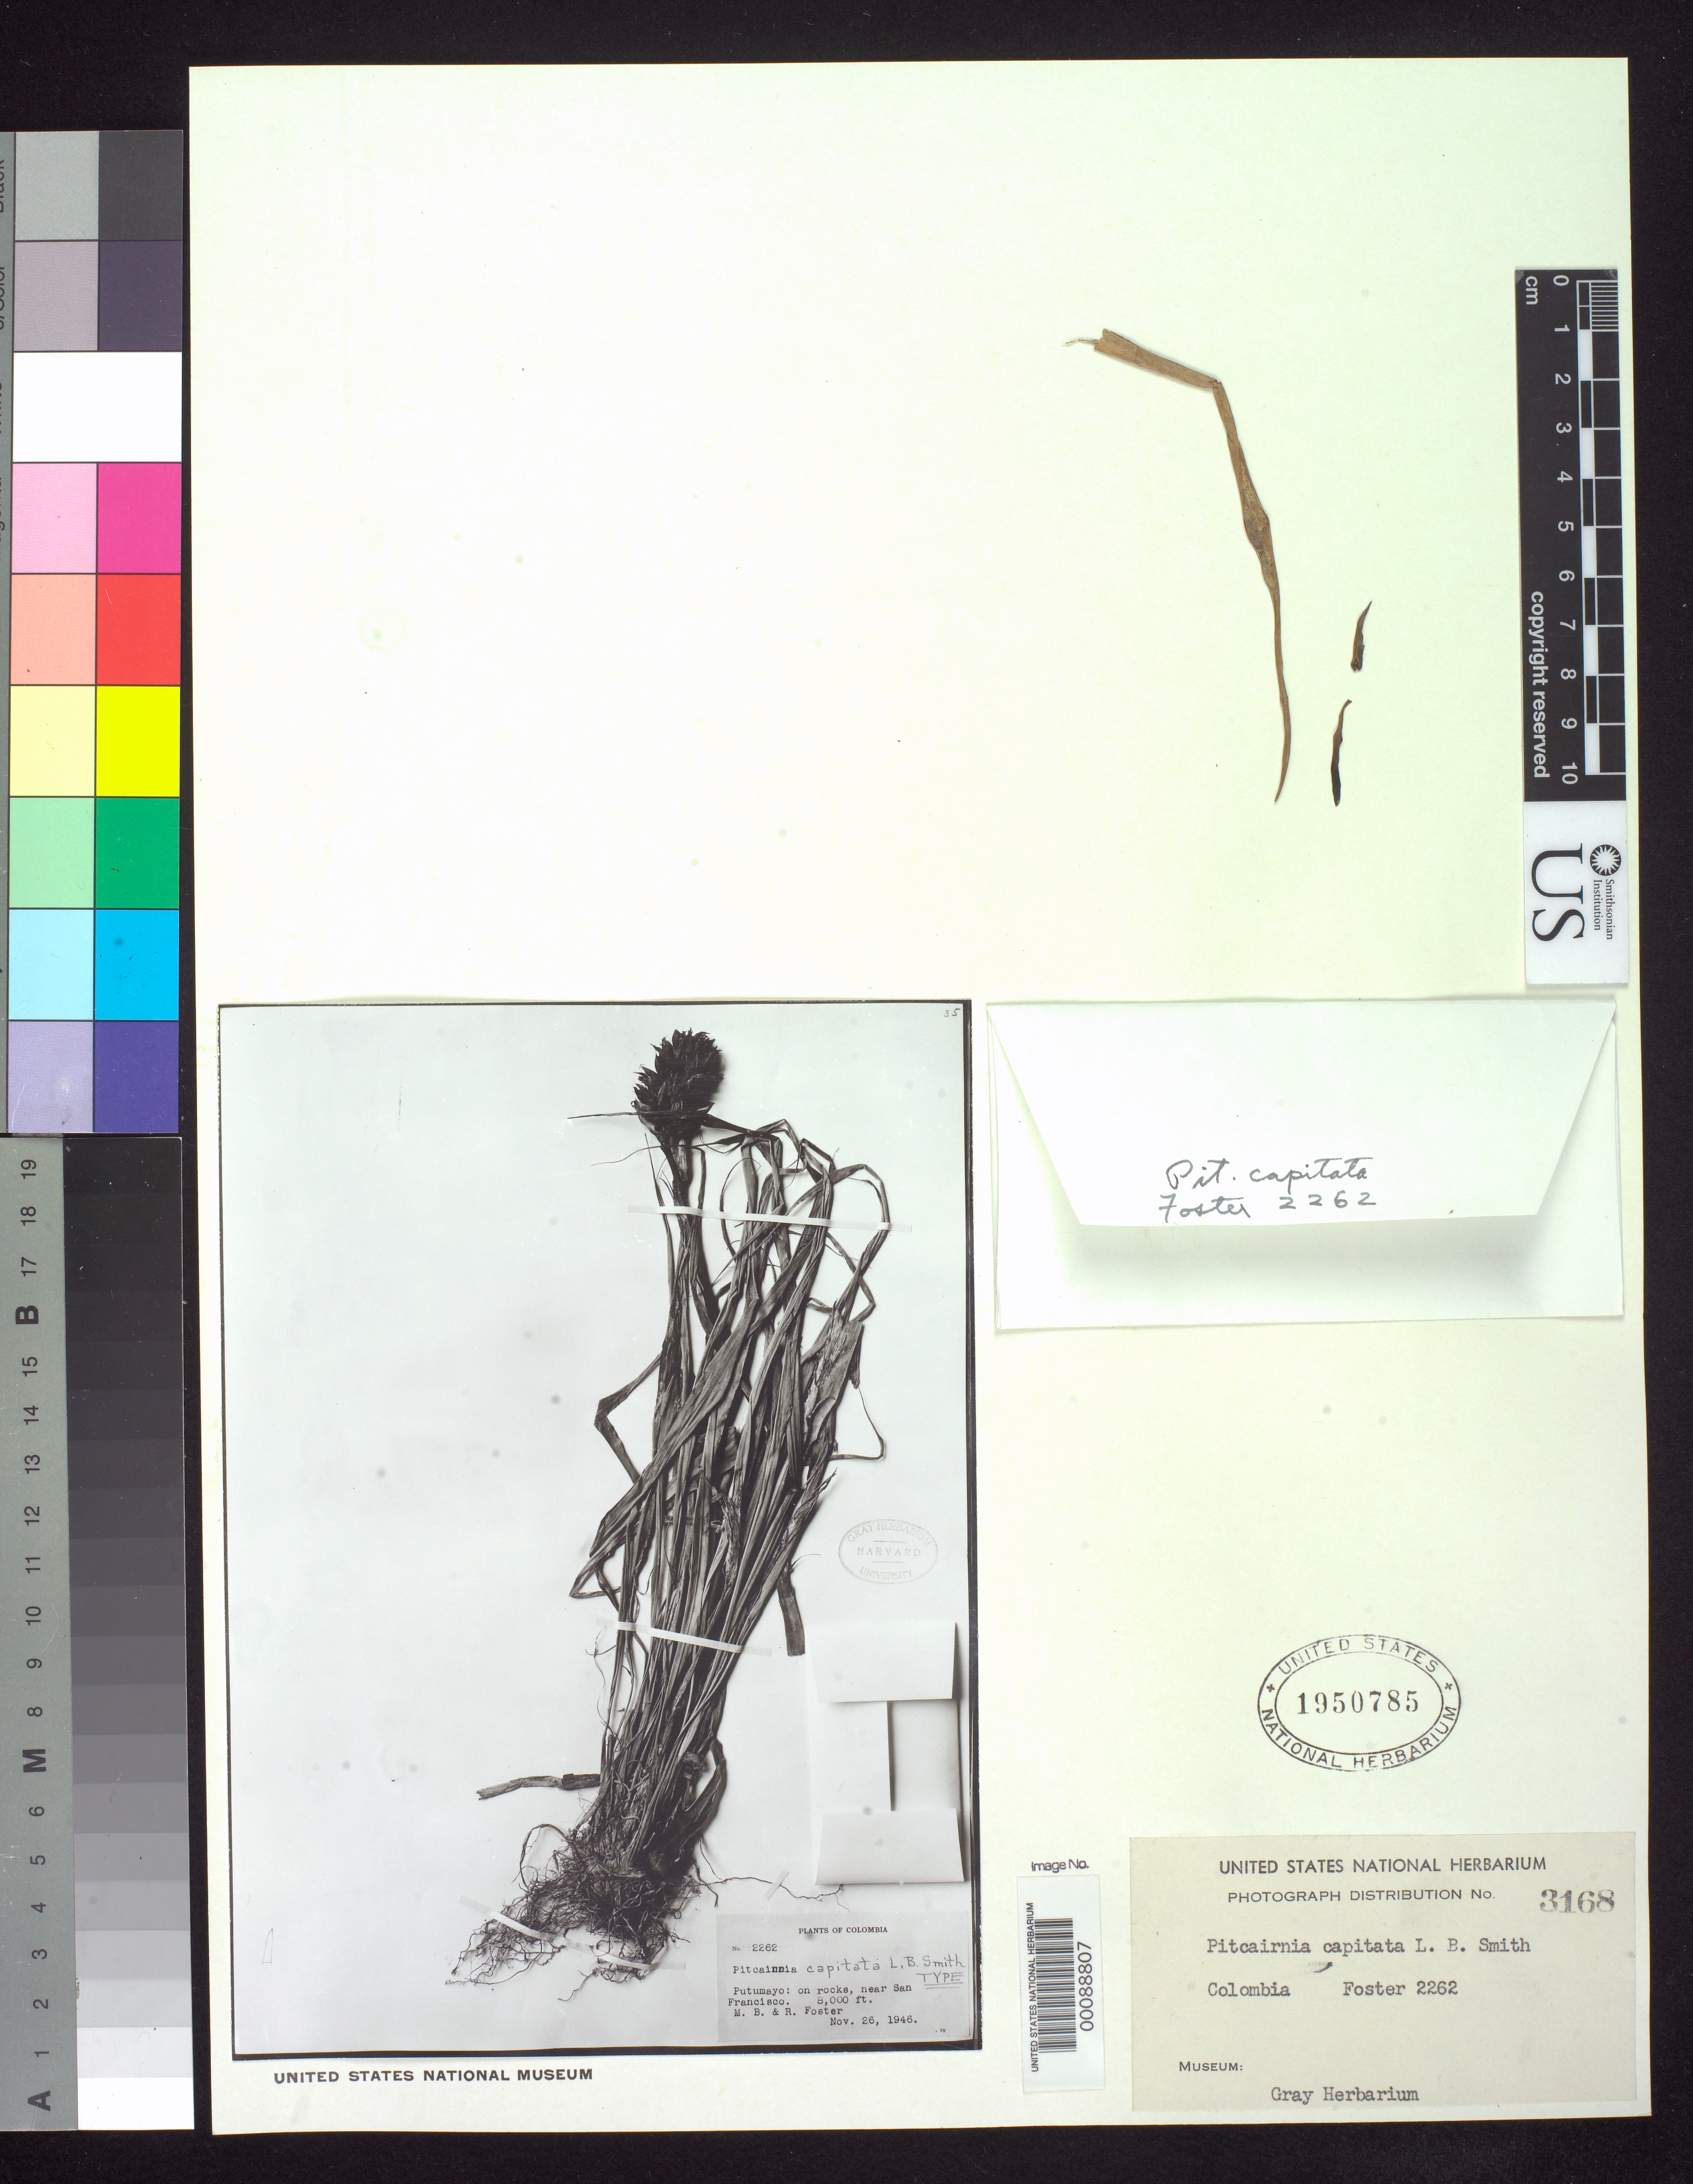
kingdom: Plantae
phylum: Tracheophyta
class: Liliopsida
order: Poales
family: Bromeliaceae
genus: Pitcairnia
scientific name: Pitcairnia capitata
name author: L.B. Sm.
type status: Isotype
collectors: M. B. Foster & R. C. Foster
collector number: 2262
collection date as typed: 26 Nov 1946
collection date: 1946-11-26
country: Colombia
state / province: Putumayo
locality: Near San Francisco.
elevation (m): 2400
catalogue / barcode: US 1950785